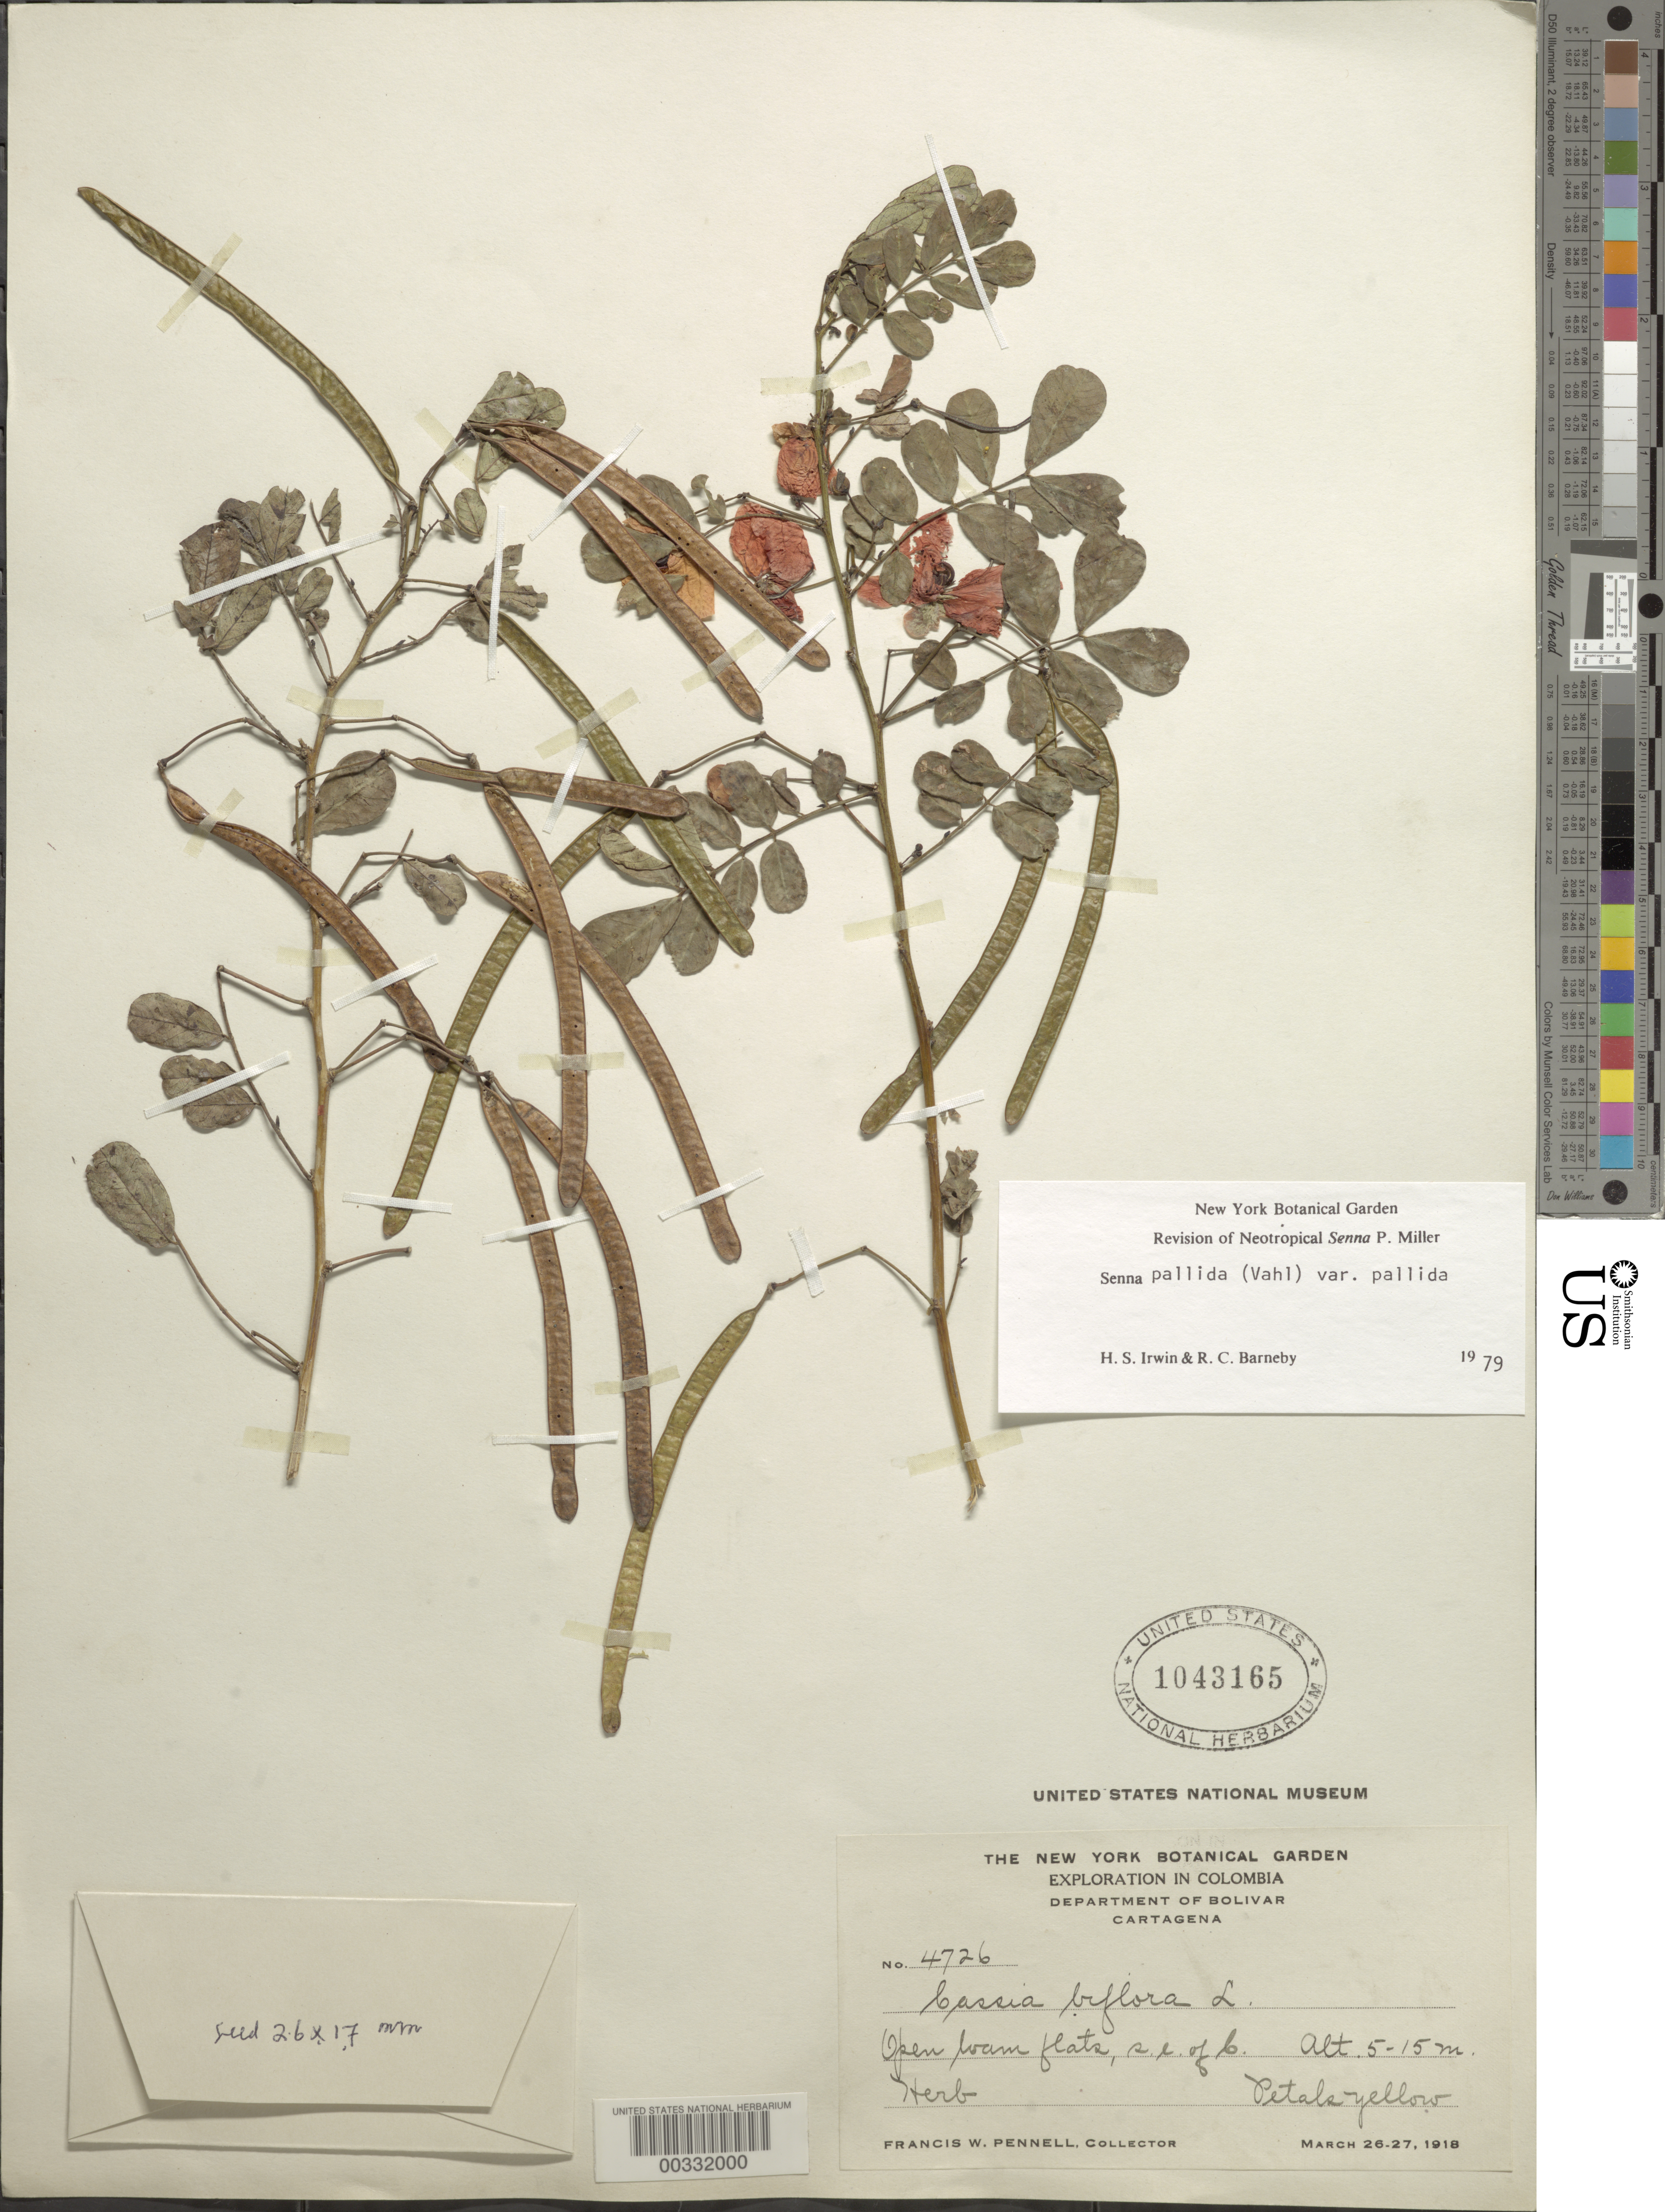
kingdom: Plantae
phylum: Tracheophyta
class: Magnoliopsida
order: Fabales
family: Fabaceae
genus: Senna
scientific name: Senna pallida var. pallida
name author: (Vahl) H.S. Irwin & Barneby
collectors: F. W. Pennell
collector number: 4726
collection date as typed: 26 Mar 1918 to 27 Mar 1918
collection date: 1918-03-26/1918-03-27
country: Colombia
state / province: Bolívar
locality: SE of Cartagena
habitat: Open loam flats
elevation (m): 5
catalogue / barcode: US 1043165